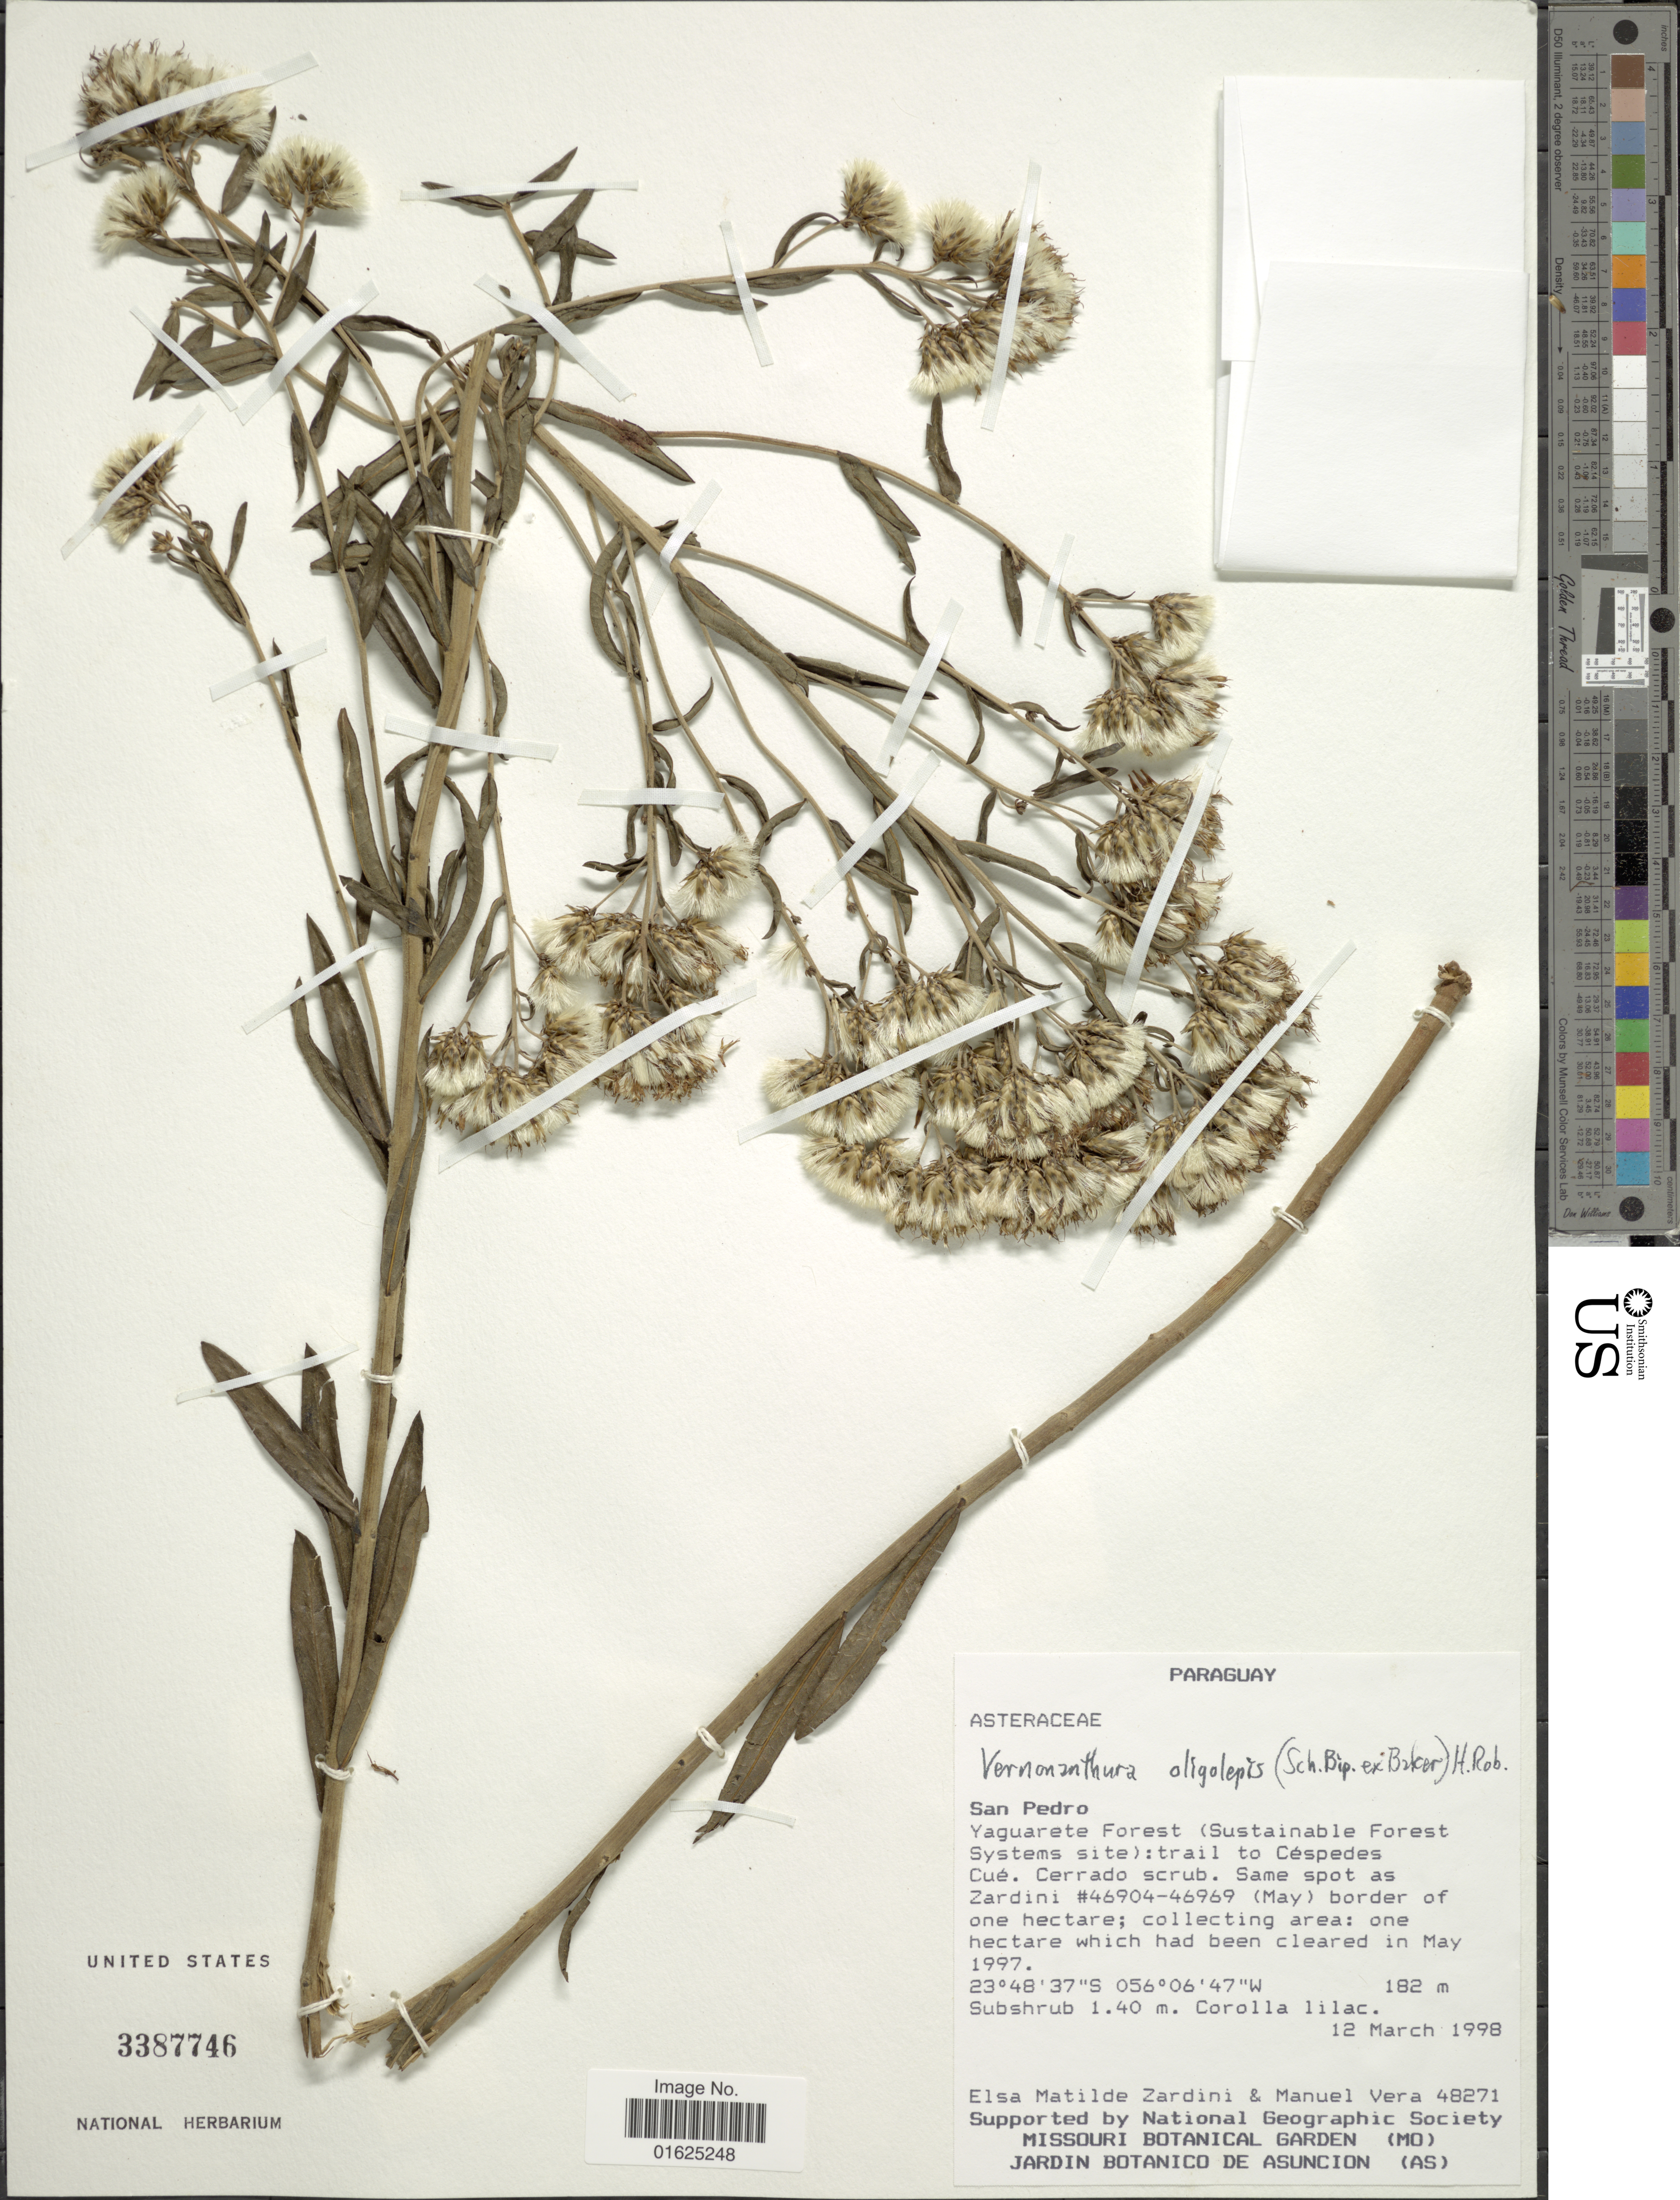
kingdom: Plantae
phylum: Tracheophyta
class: Magnoliopsida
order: Asterales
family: Asteraceae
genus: Vernonanthura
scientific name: Vernonanthura oligolepis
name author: (Sch. Bip. ex Baker) H. Rob.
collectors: E. M. Zardini & M. Vera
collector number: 48271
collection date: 1998-03-12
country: Paraguay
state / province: San Pedro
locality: Yaguarete Forest (Sustainable Forest System site): trail to Céspedes Cué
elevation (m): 182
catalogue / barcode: US 3387746